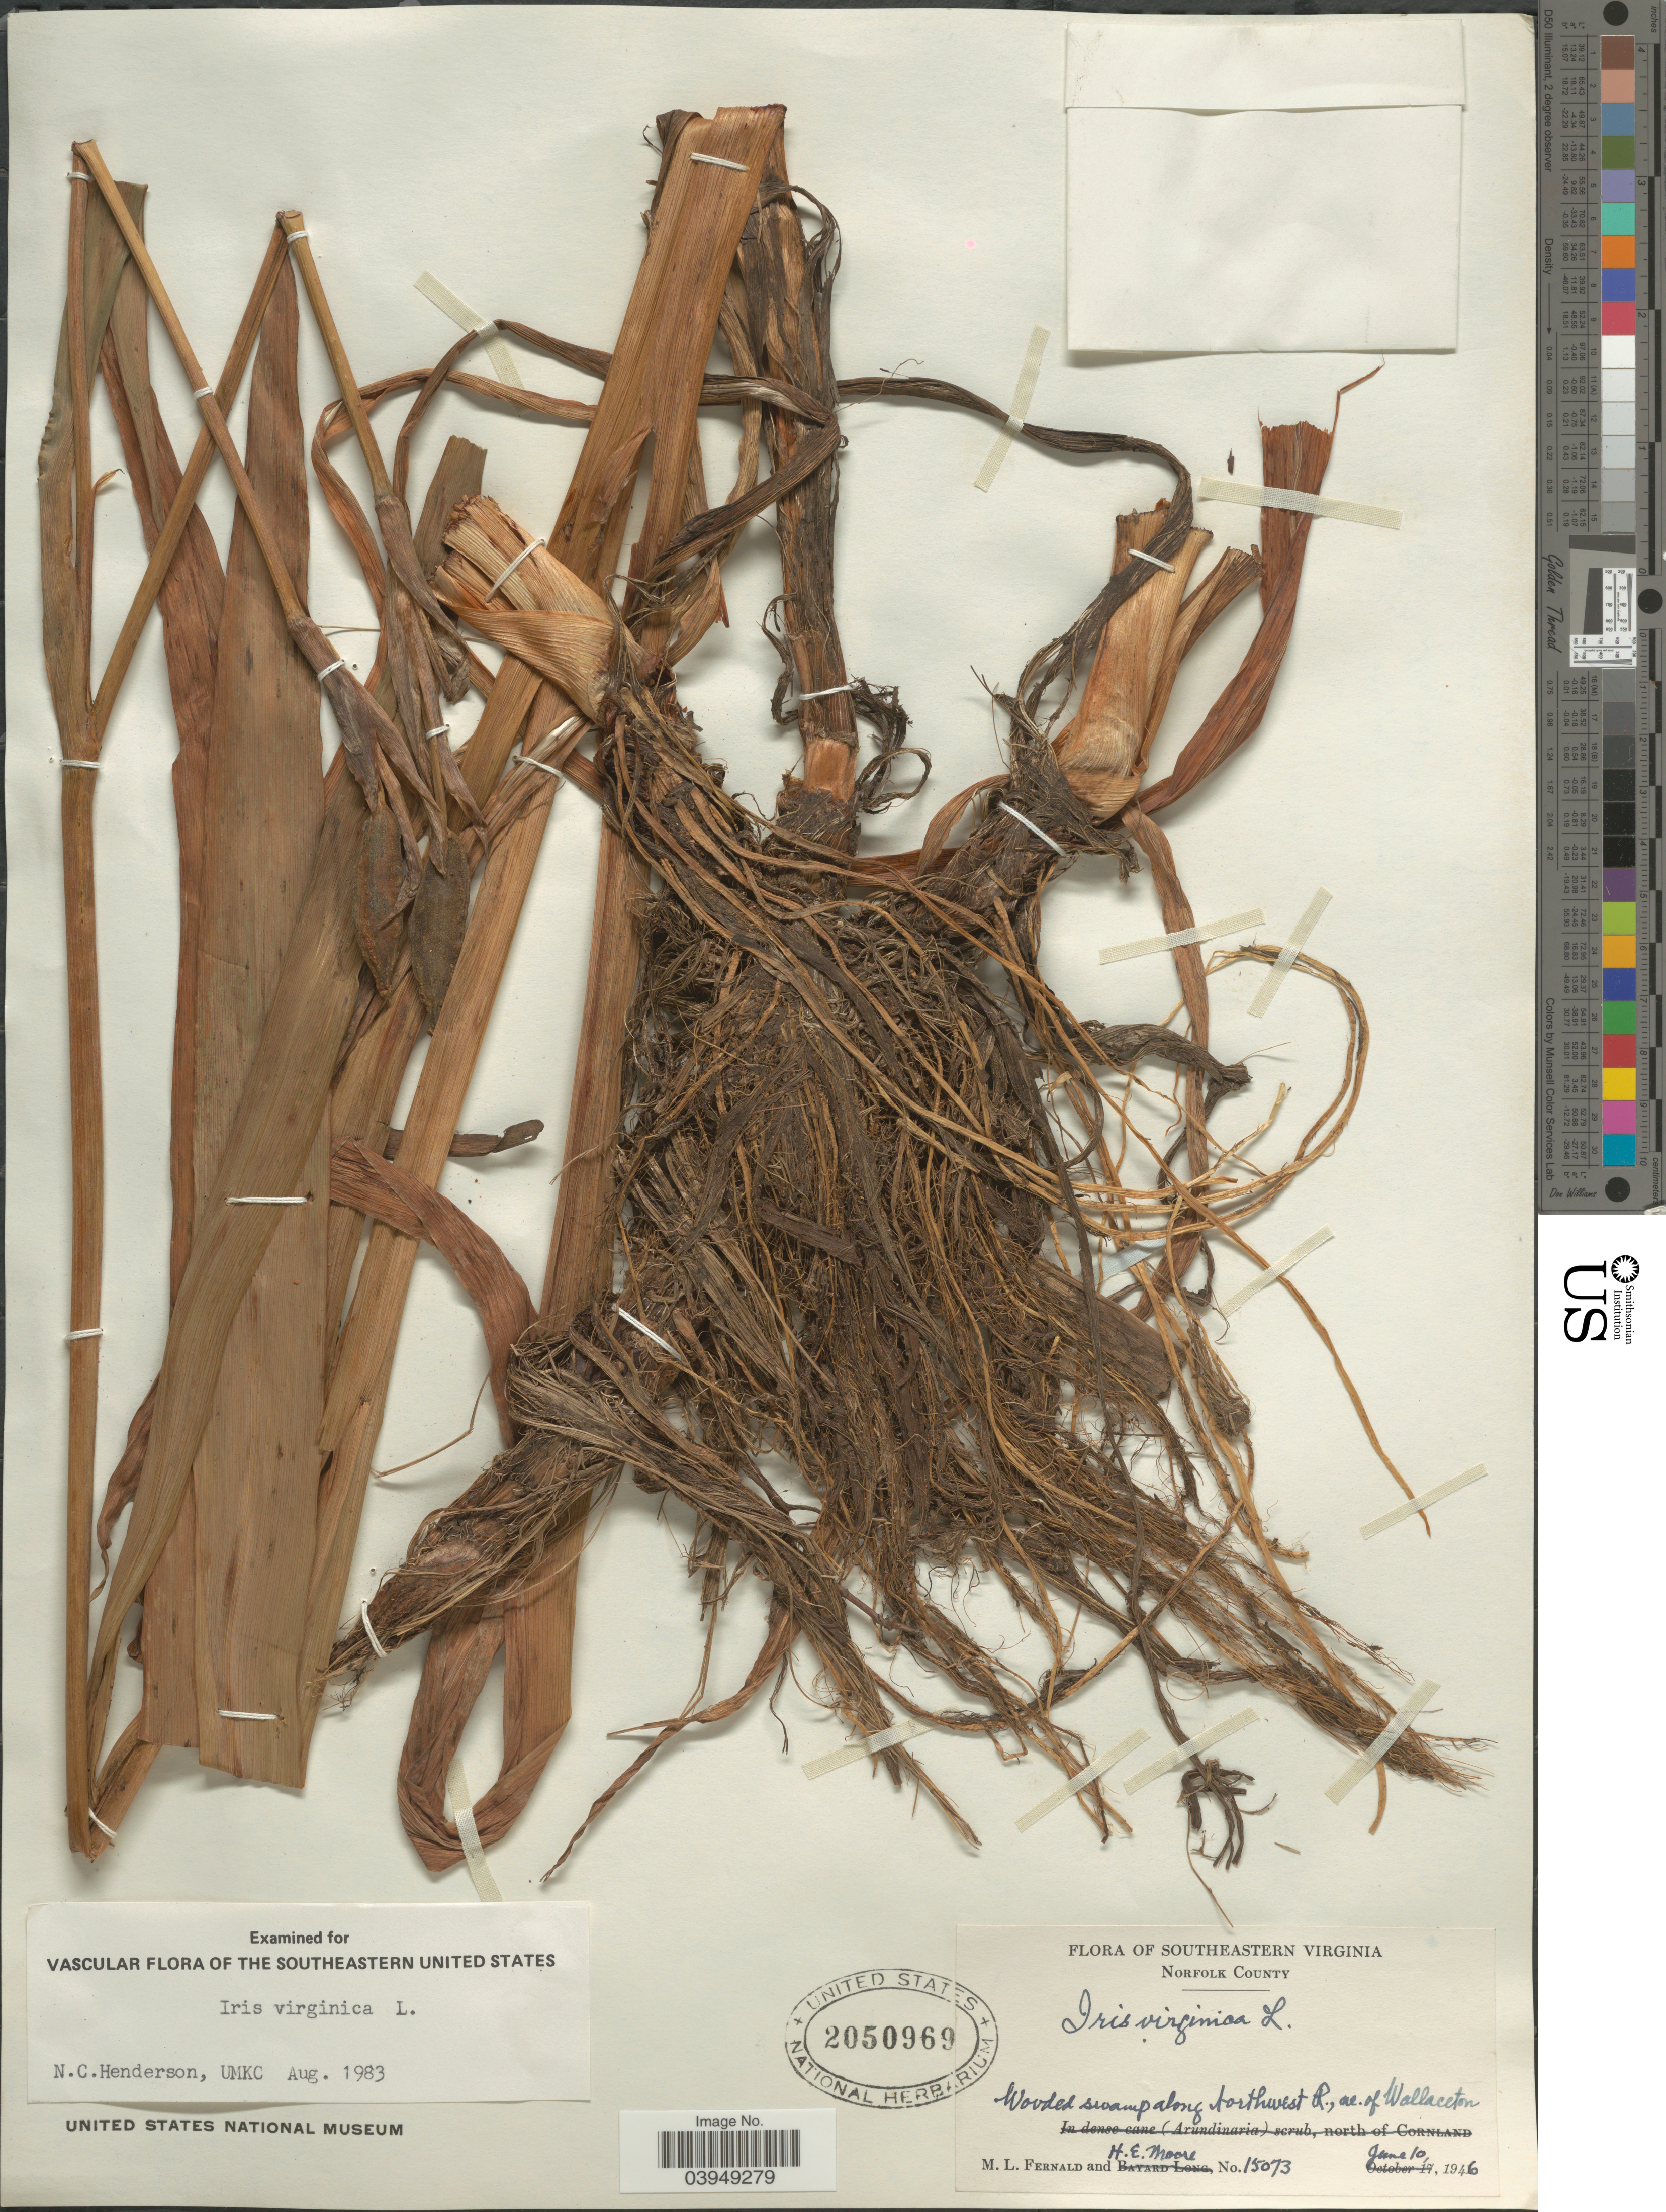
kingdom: Plantae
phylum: Tracheophyta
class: Liliopsida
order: Asparagales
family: Iridaceae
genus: Iris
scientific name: Iris virginica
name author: L.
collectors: M. L. Fernald & H. Moore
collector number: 15073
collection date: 1946-06-10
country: United States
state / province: Virginia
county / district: City of Norfolk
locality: Southeastern Virginia. Norfolk County. Wooded swamp along Northwest R., ne. of Wallaceton.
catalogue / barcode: US 2050969